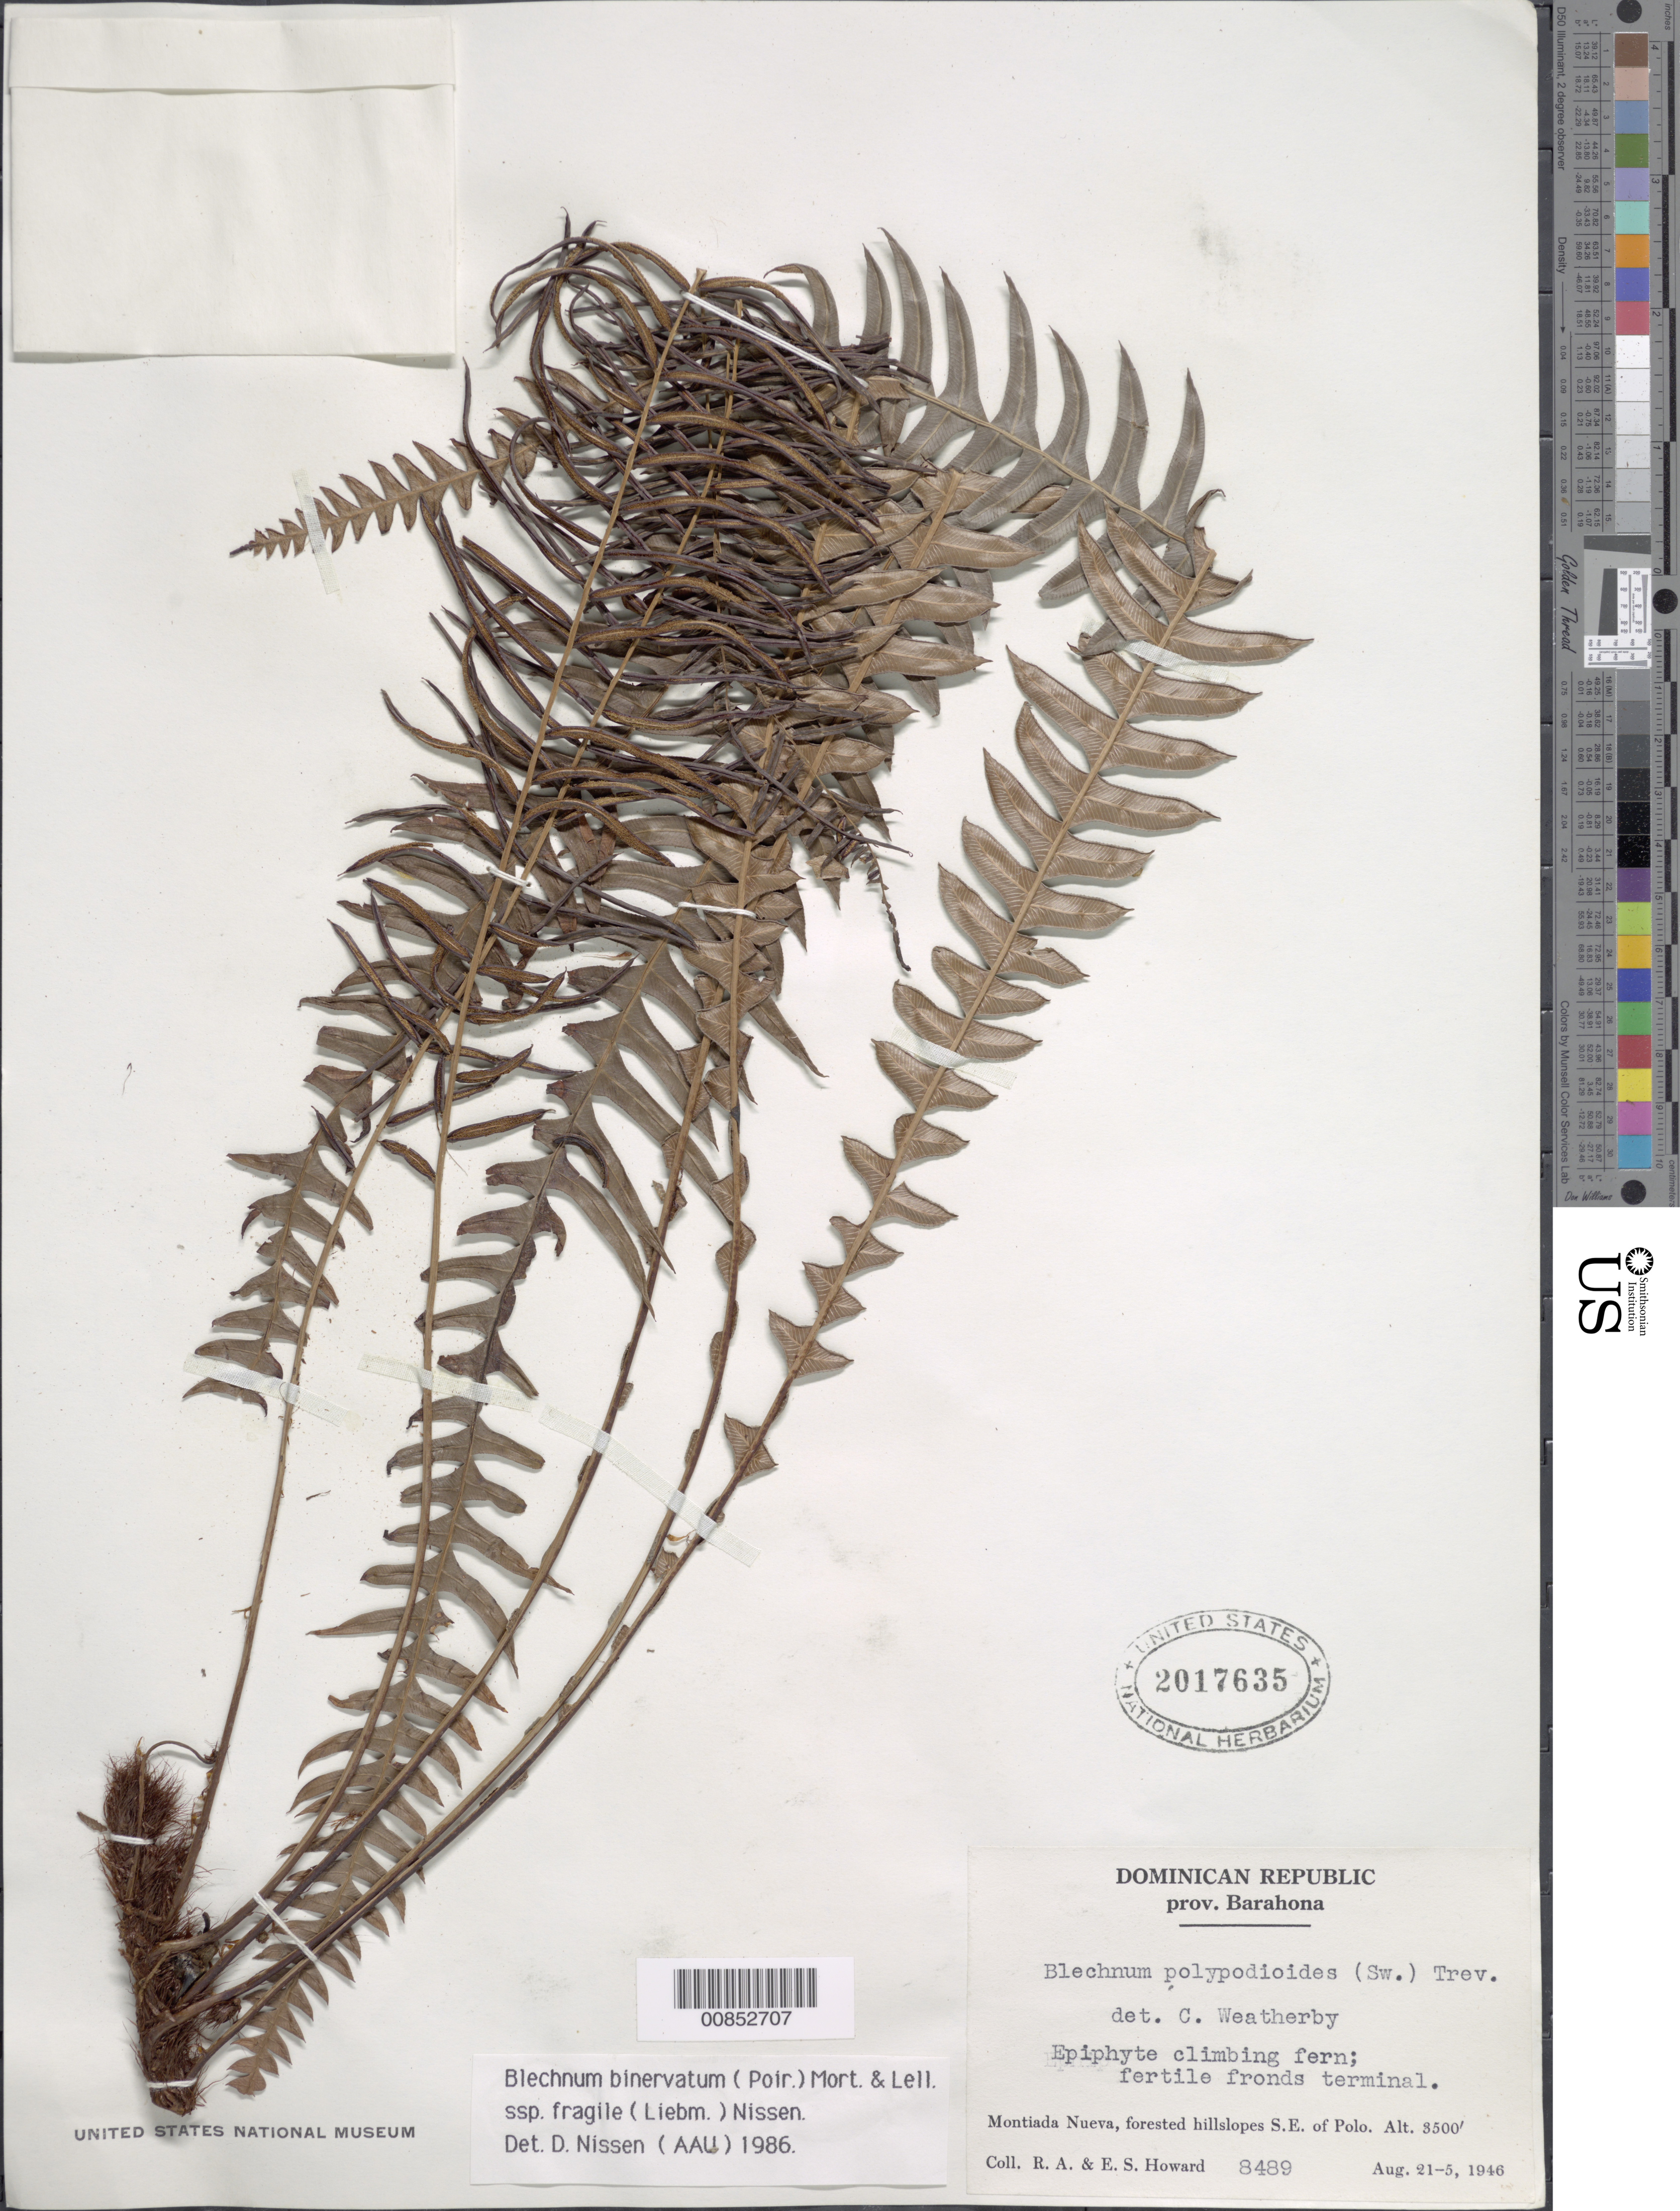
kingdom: Plantae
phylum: Tracheophyta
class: Polypodiopsida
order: Polypodiales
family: Blechnaceae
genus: Blechnum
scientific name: Blechnum fragile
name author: (Liebm.) C.V. Morton & Lellinger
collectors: R. A. Howard & E. S. Howard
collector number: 8489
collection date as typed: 21 Aug 1946 to 25 Aug 1946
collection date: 1946-08-21/1946-08-25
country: Dominican Republic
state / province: Barahona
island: Hispaniola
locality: Montiada Nueva, SE of Polo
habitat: Forested hillslopes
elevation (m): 1067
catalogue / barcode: US 2017635